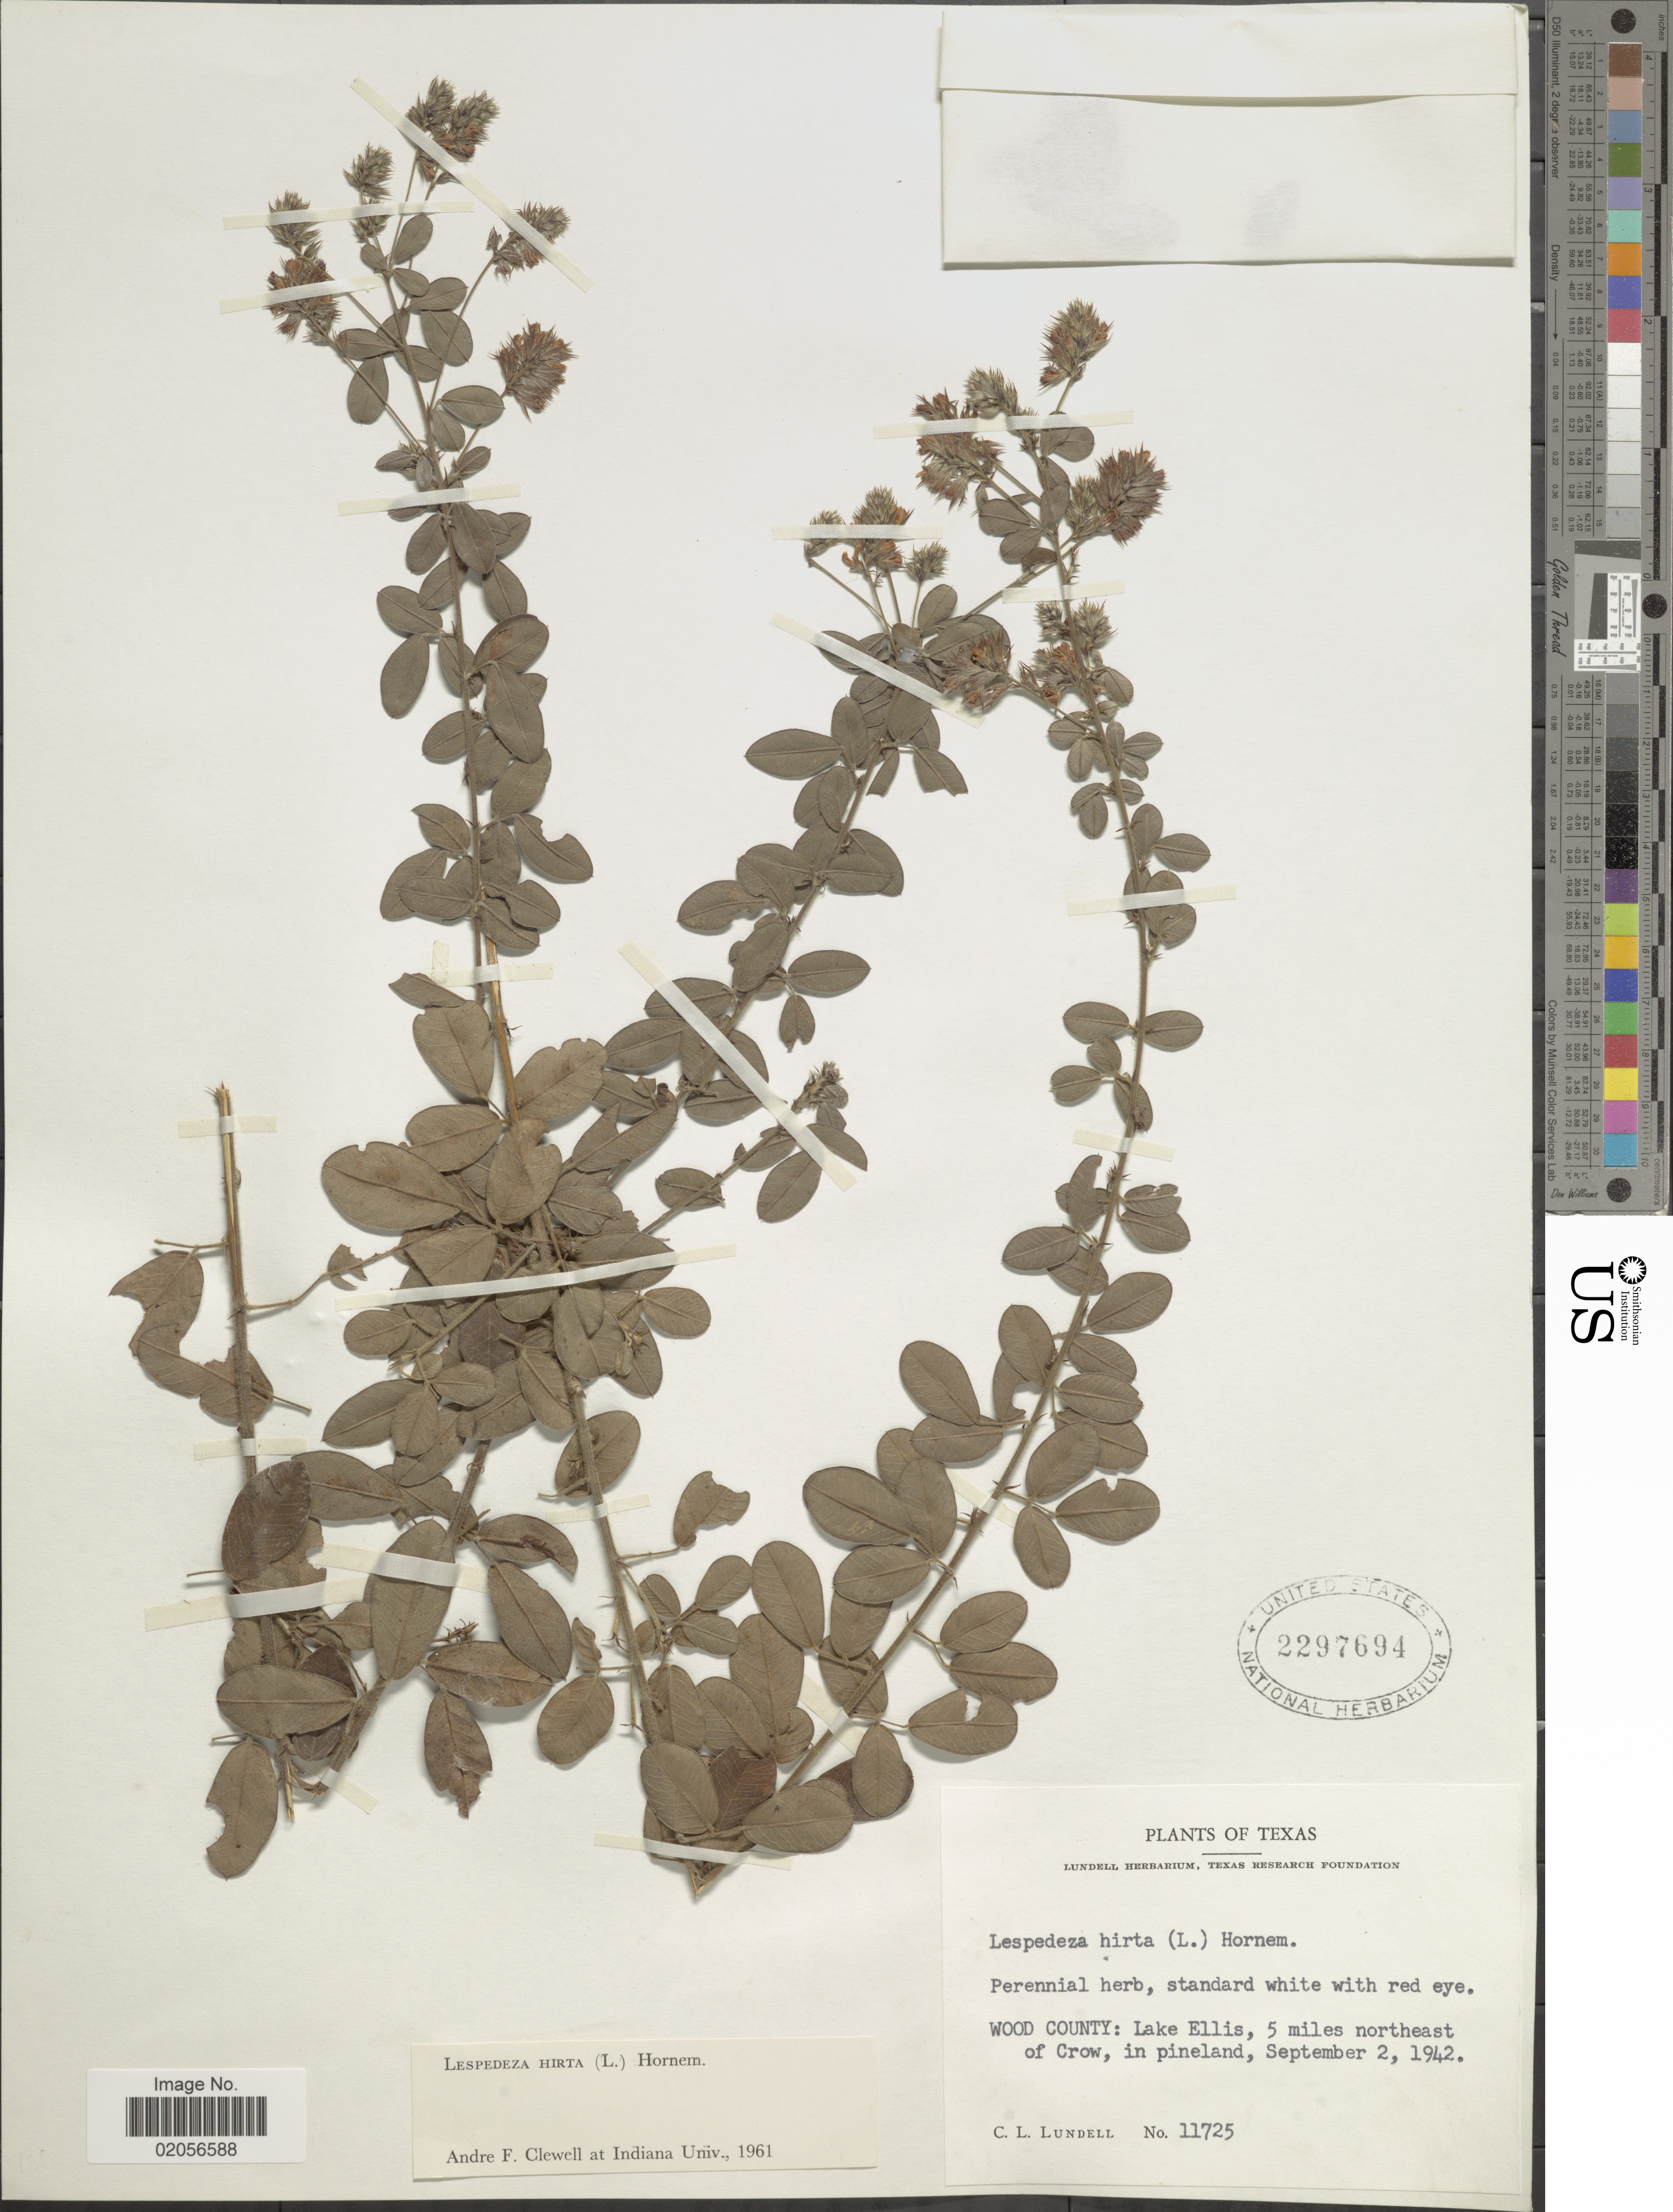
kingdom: Plantae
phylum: Tracheophyta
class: Magnoliopsida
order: Fabales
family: Fabaceae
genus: Lespedeza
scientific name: Lespedeza hirta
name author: (L.) Hornem.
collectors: C. L. Lundell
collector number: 11725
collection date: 1942-09-02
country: United States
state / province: Texas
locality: Wood County: Lake Ellis, 5 miles northeast of Crow, in pineland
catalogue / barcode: US 2297694